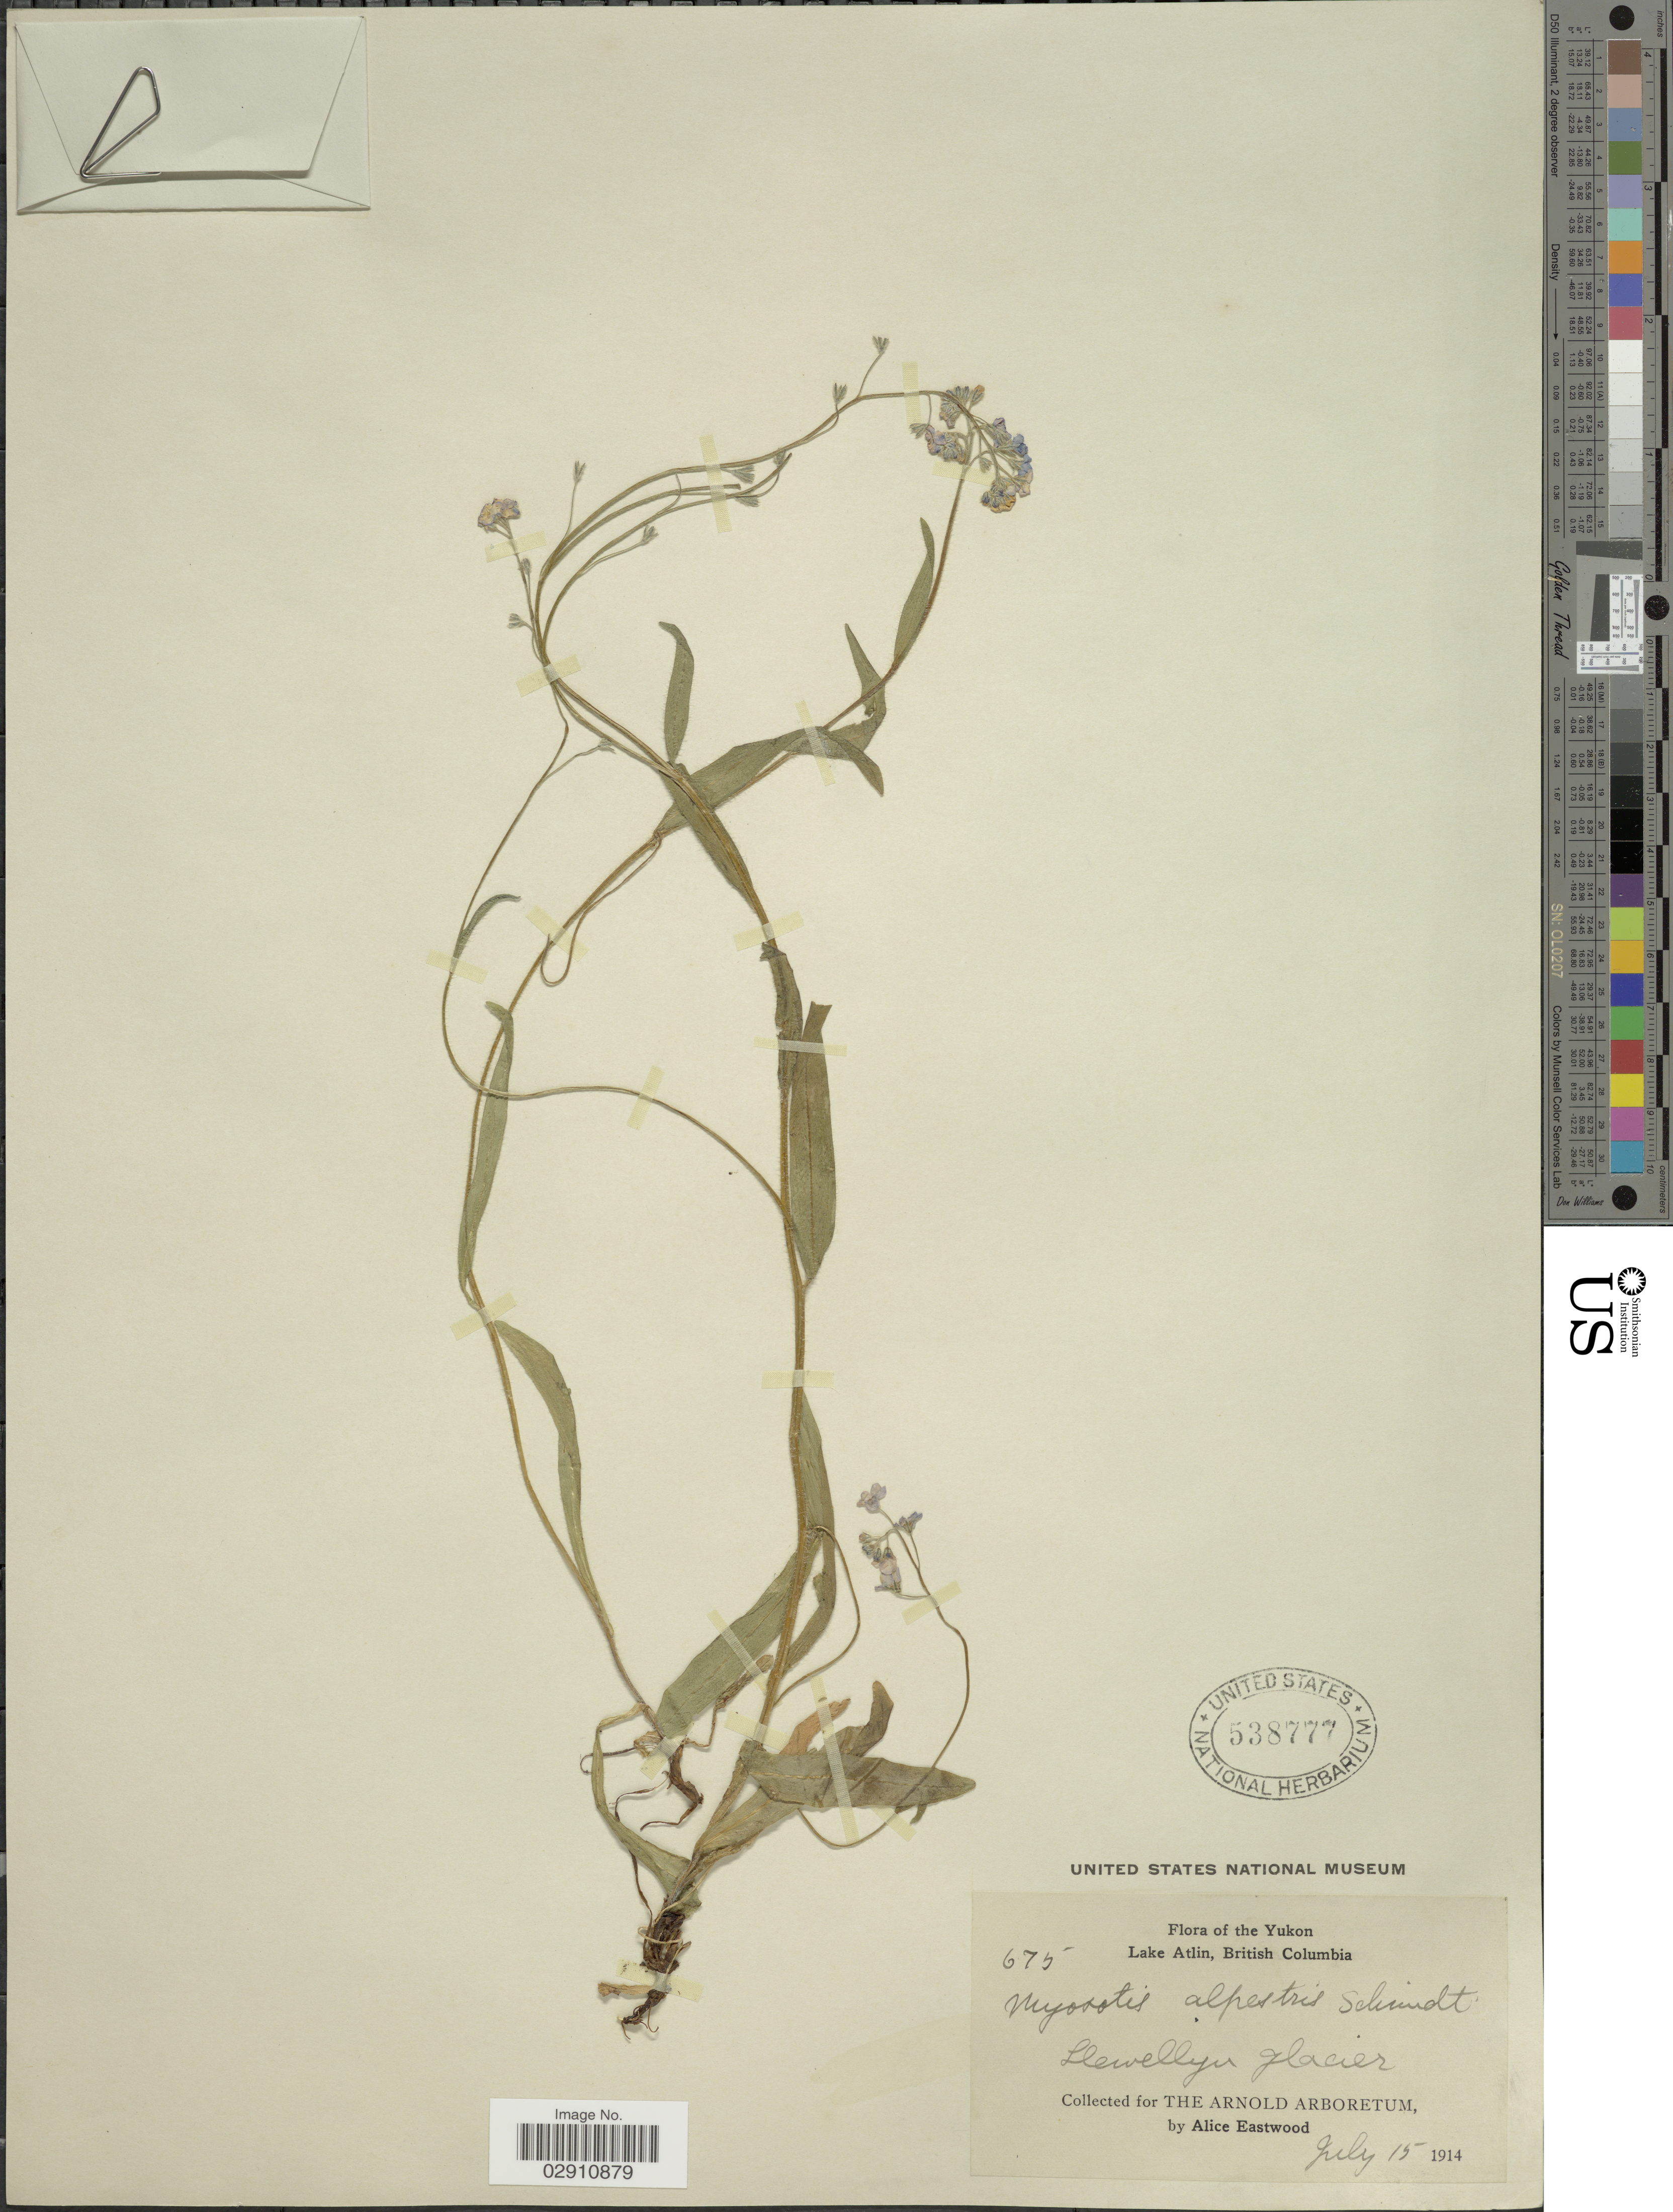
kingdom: Plantae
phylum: Tracheophyta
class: Magnoliopsida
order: Boraginales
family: Boraginaceae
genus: Myosotis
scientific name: Myosotis alpestris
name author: F.W. Schmidt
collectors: A. Eastwood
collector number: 675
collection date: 1914-07-15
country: Canada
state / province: British Columbia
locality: The Yukon. Lake Atlin, British Columbia. Llewellyn glacier.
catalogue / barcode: US 538777